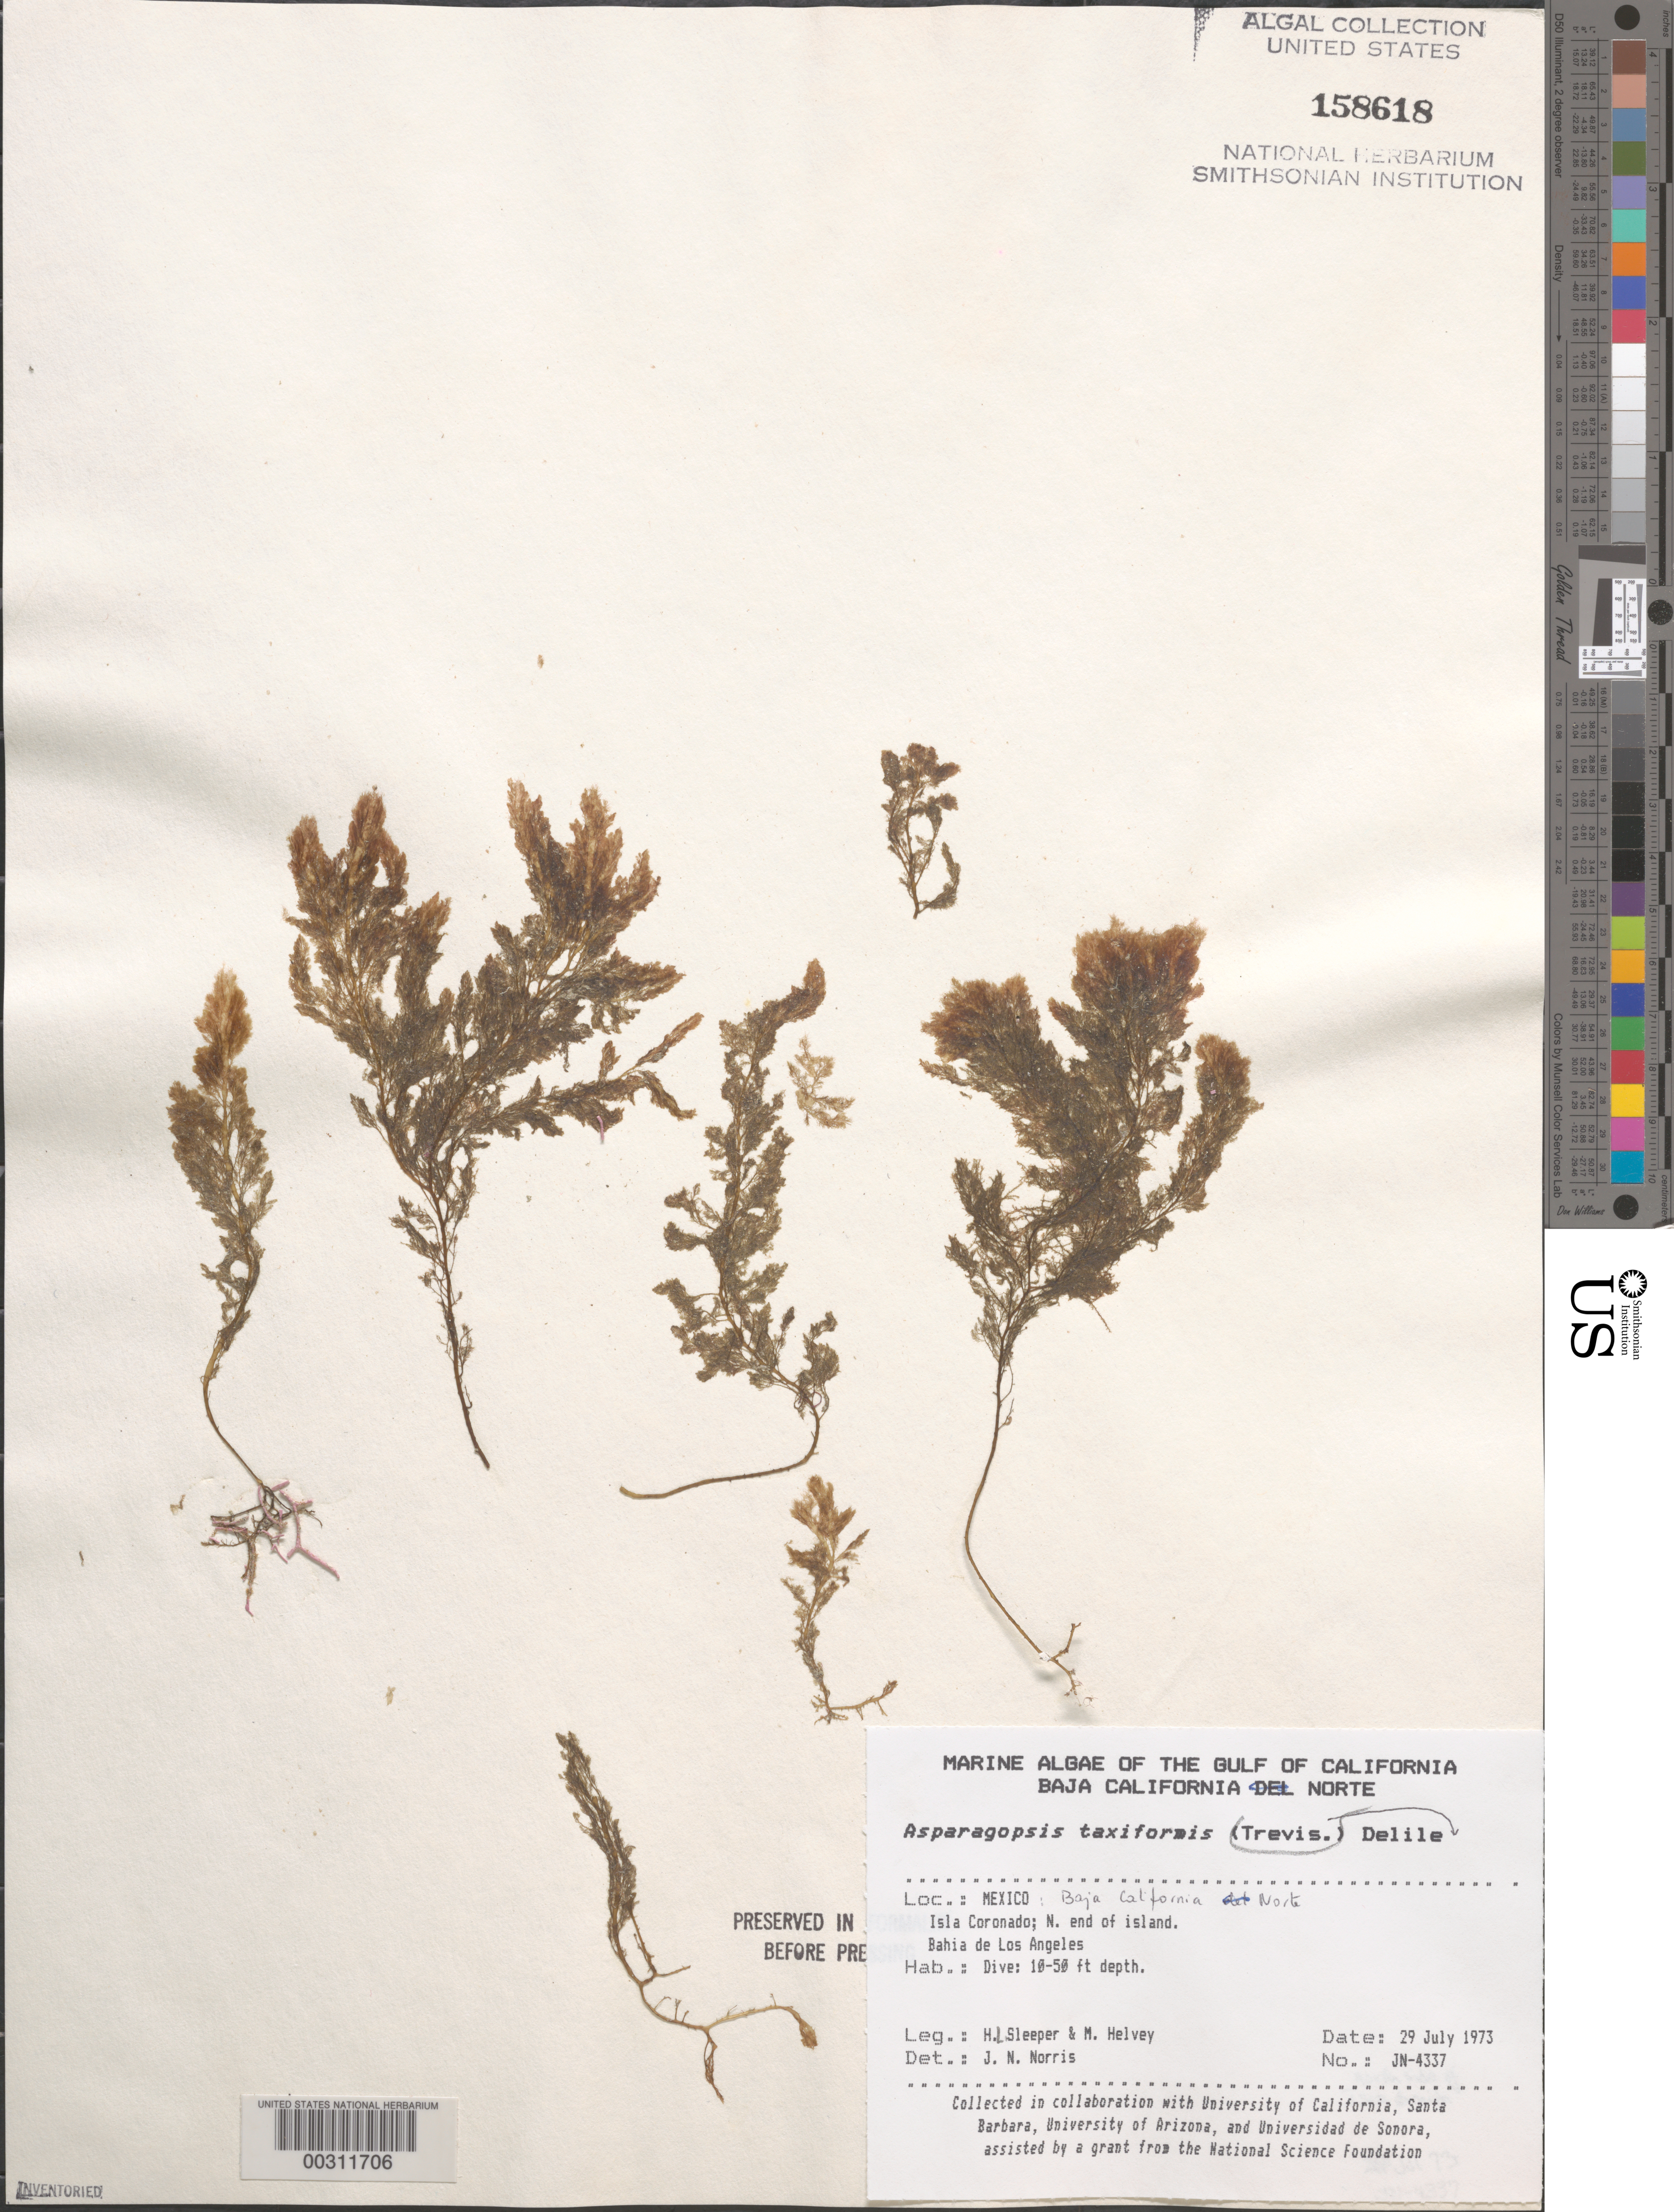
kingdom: Plantae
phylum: Rhodophyta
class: Florideophyceae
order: Bonnemaisoniales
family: Bonnemaisoniaceae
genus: Asparagopsis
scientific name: Asparagopsis taxiformis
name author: (Delile) Trevis.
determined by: Norris, James N.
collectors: H. Sleeper & M. Helvey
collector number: JN-4337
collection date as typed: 29 Jul 1973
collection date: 1973-07-29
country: Mexico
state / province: Baja California Norte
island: Isla Coronado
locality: Bahia de los Angeles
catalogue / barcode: US 158618